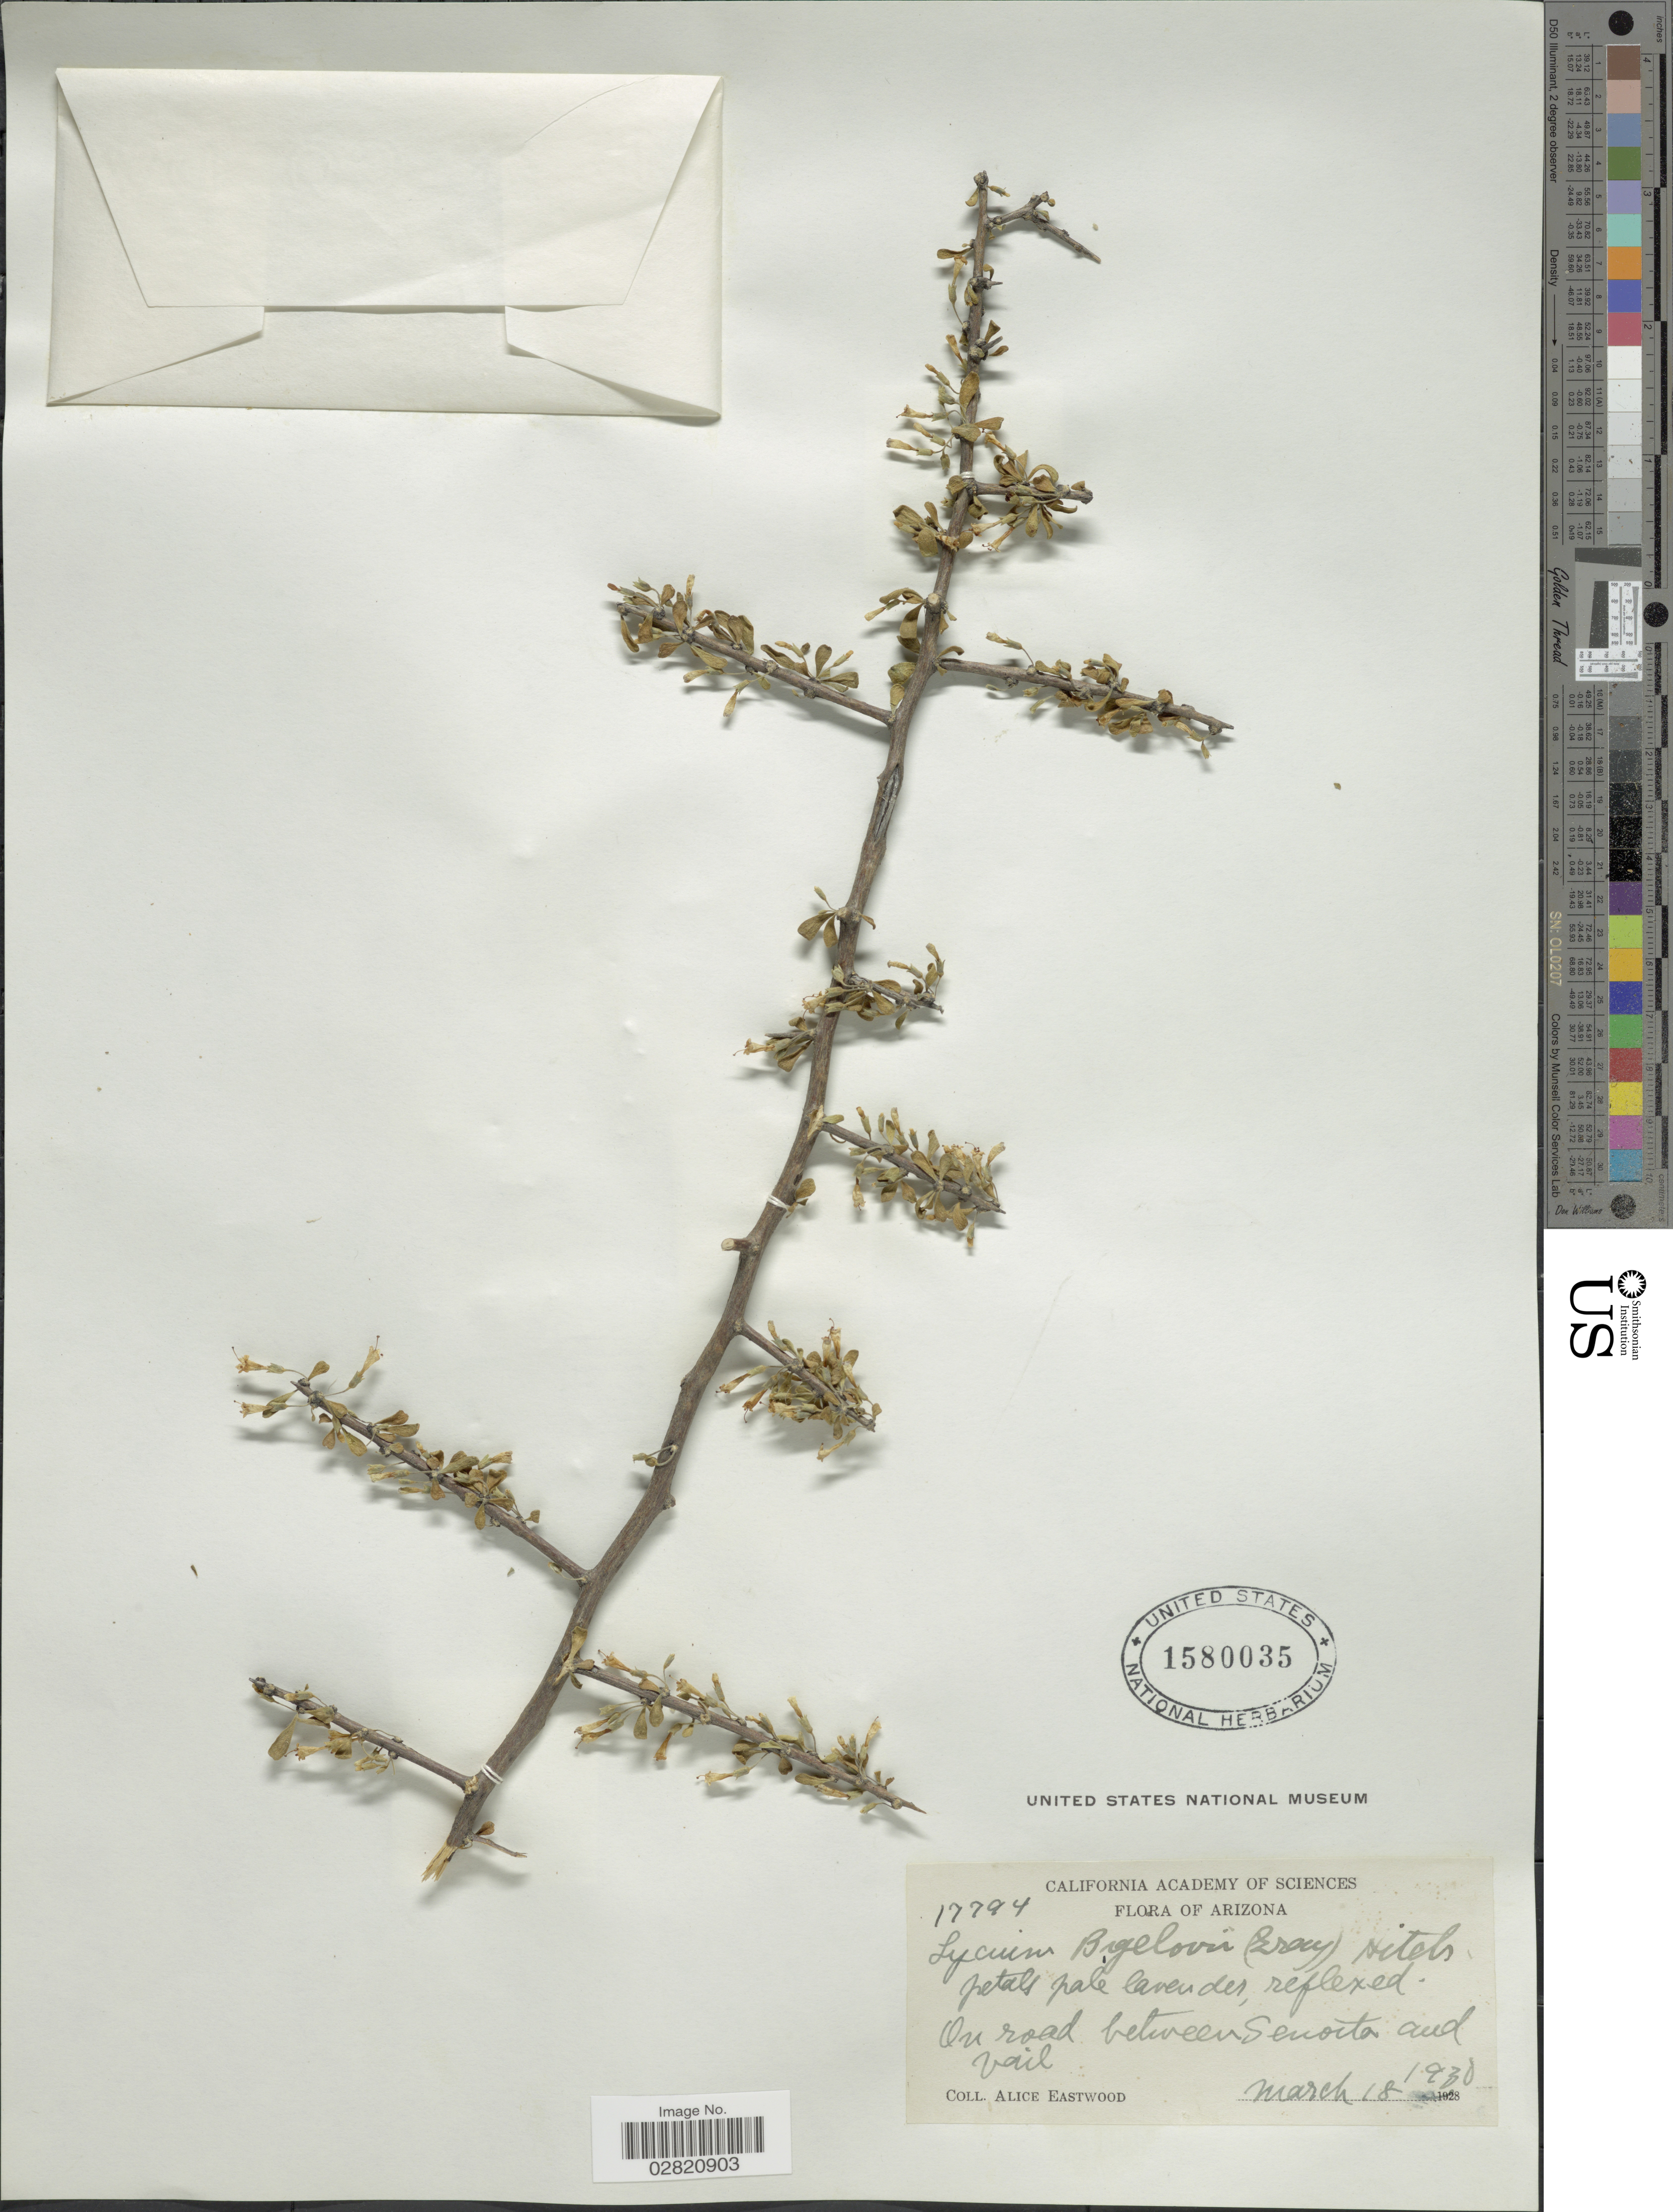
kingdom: Plantae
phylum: Tracheophyta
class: Magnoliopsida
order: Solanales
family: Solanaceae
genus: Lycium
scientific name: Lycium bigelovii (A. Gray) C.L. Hitchc. comb. nov. ined.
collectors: A. Eastwood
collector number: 17794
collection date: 1930-03-18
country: United States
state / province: Arizona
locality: On road between Senoita and Vail.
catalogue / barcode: US 1580035